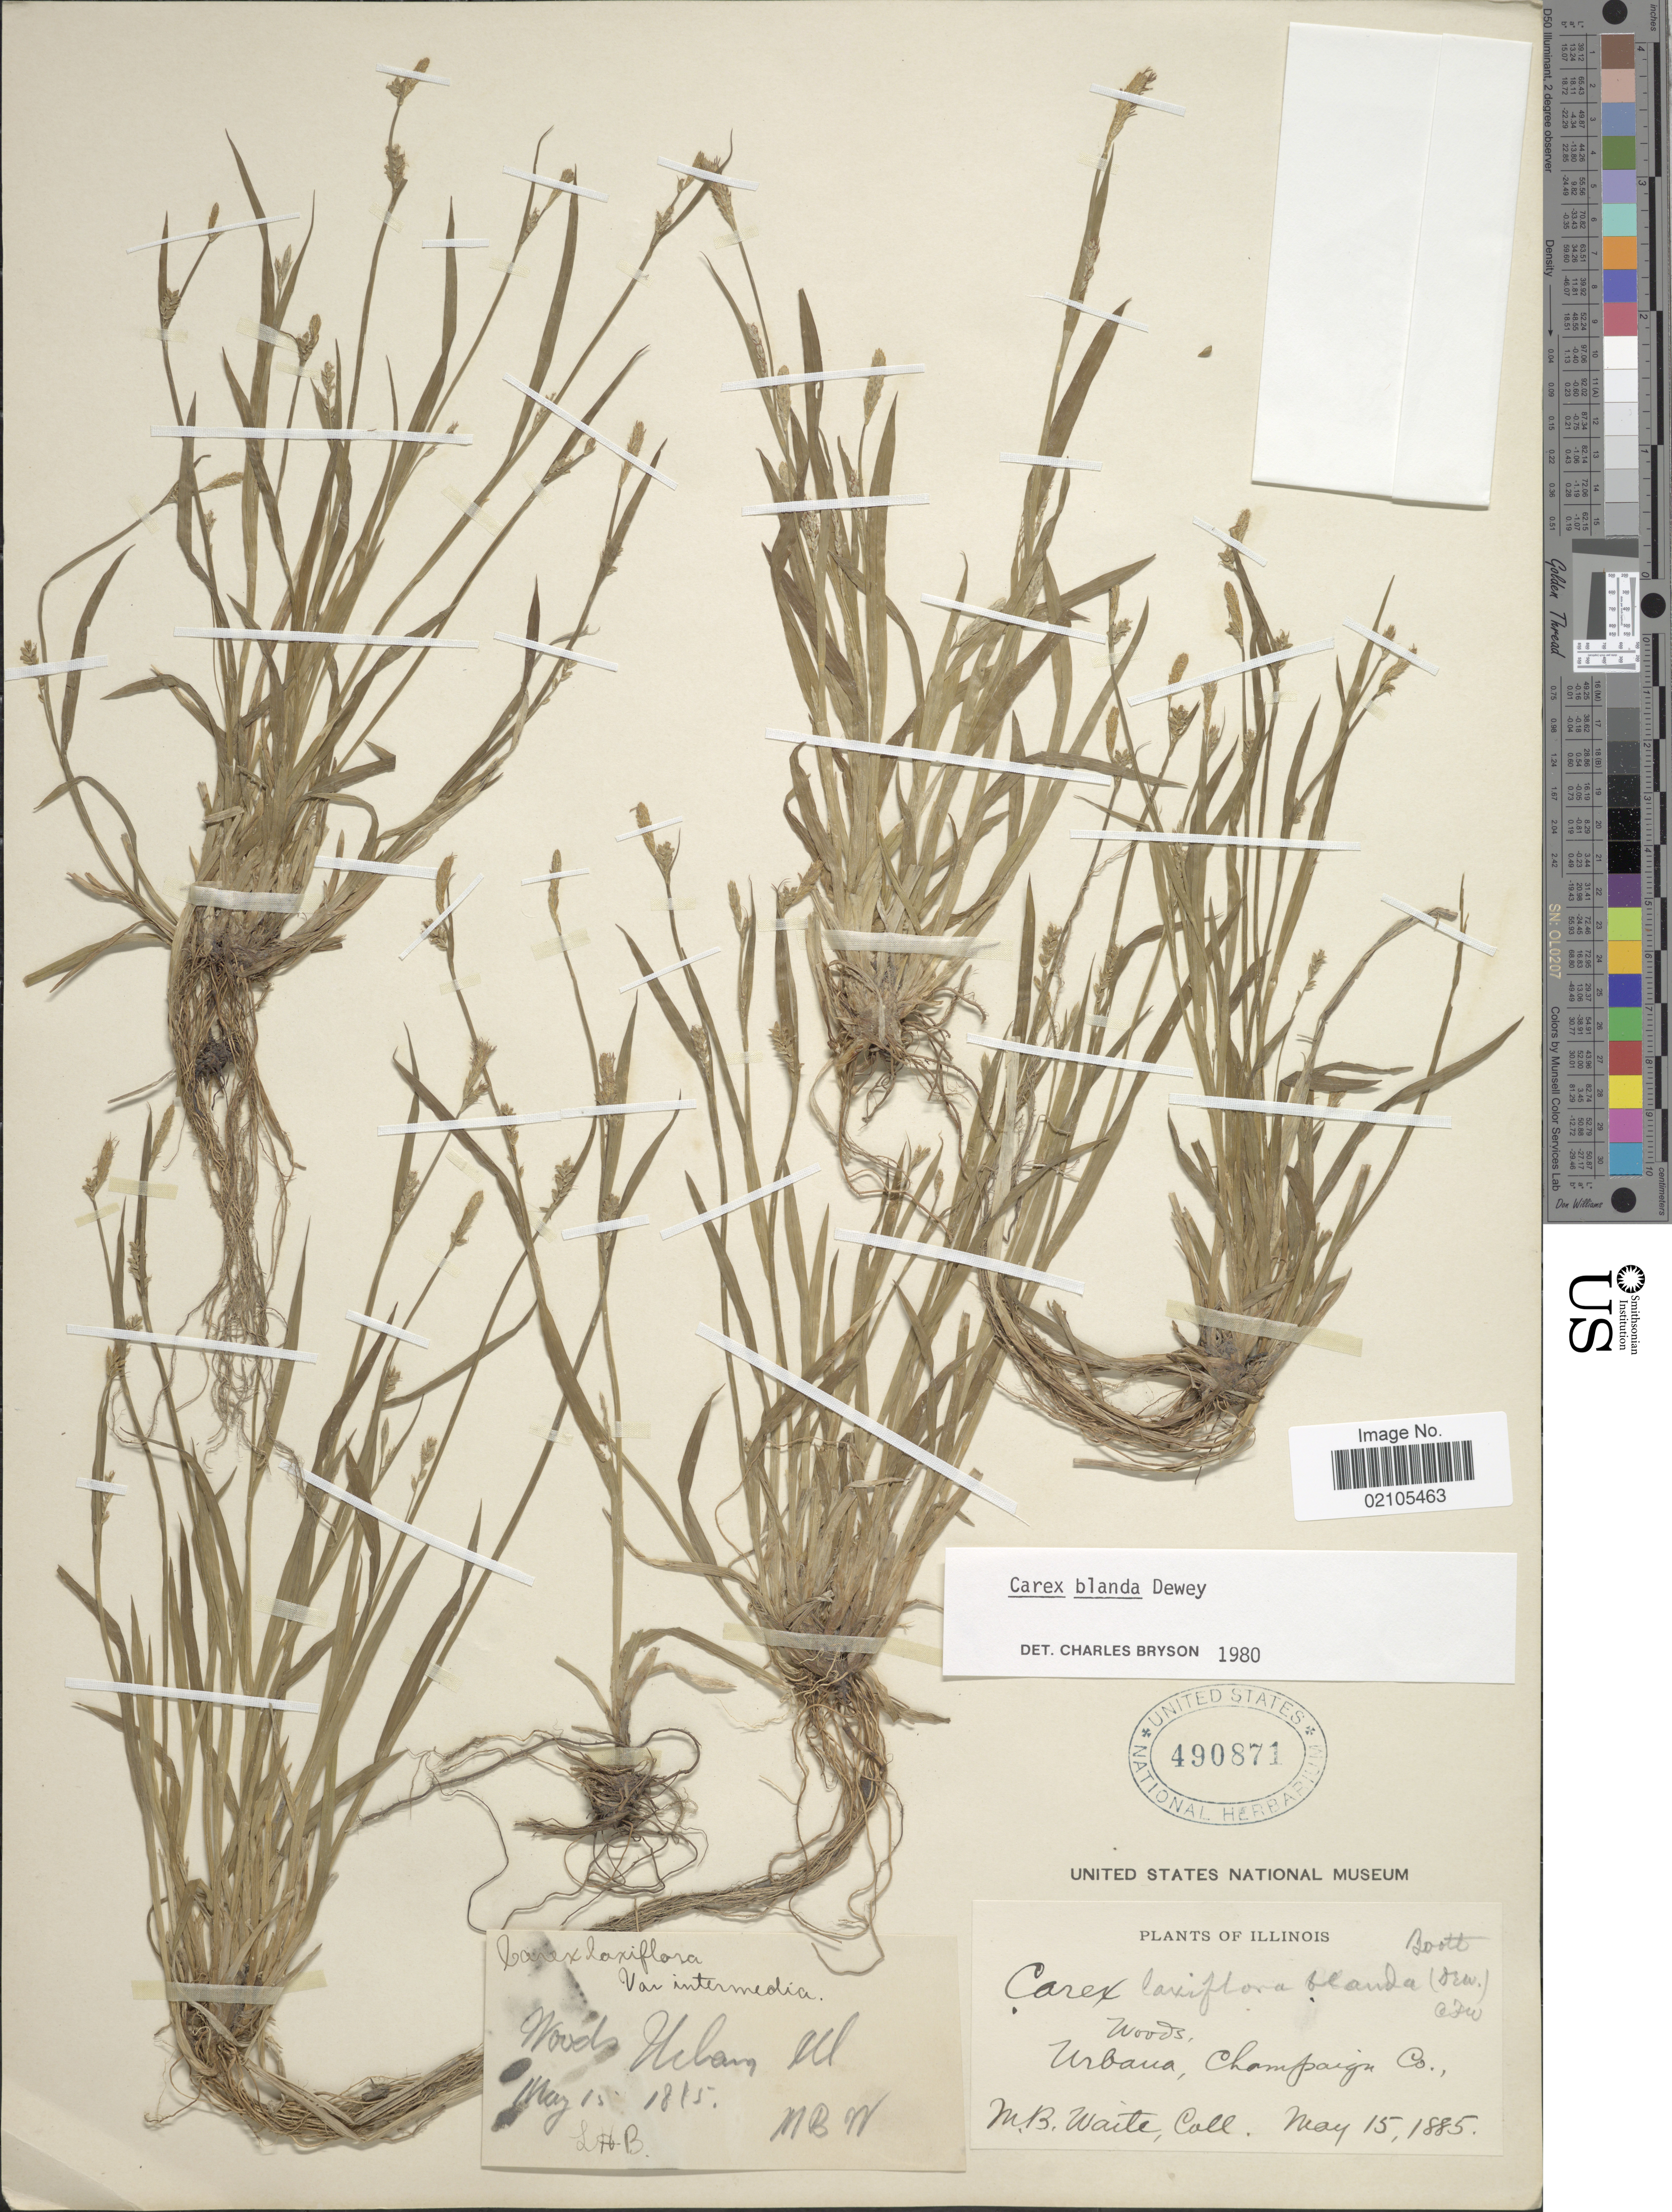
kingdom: Plantae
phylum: Tracheophyta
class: Liliopsida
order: Poales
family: Cyperaceae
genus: Carex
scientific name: Carex blanda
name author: Dewey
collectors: M. B. Waite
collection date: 1885-05-15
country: United States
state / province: Illinois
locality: Woods. Urbana, Champaign Co.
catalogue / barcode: US 490871